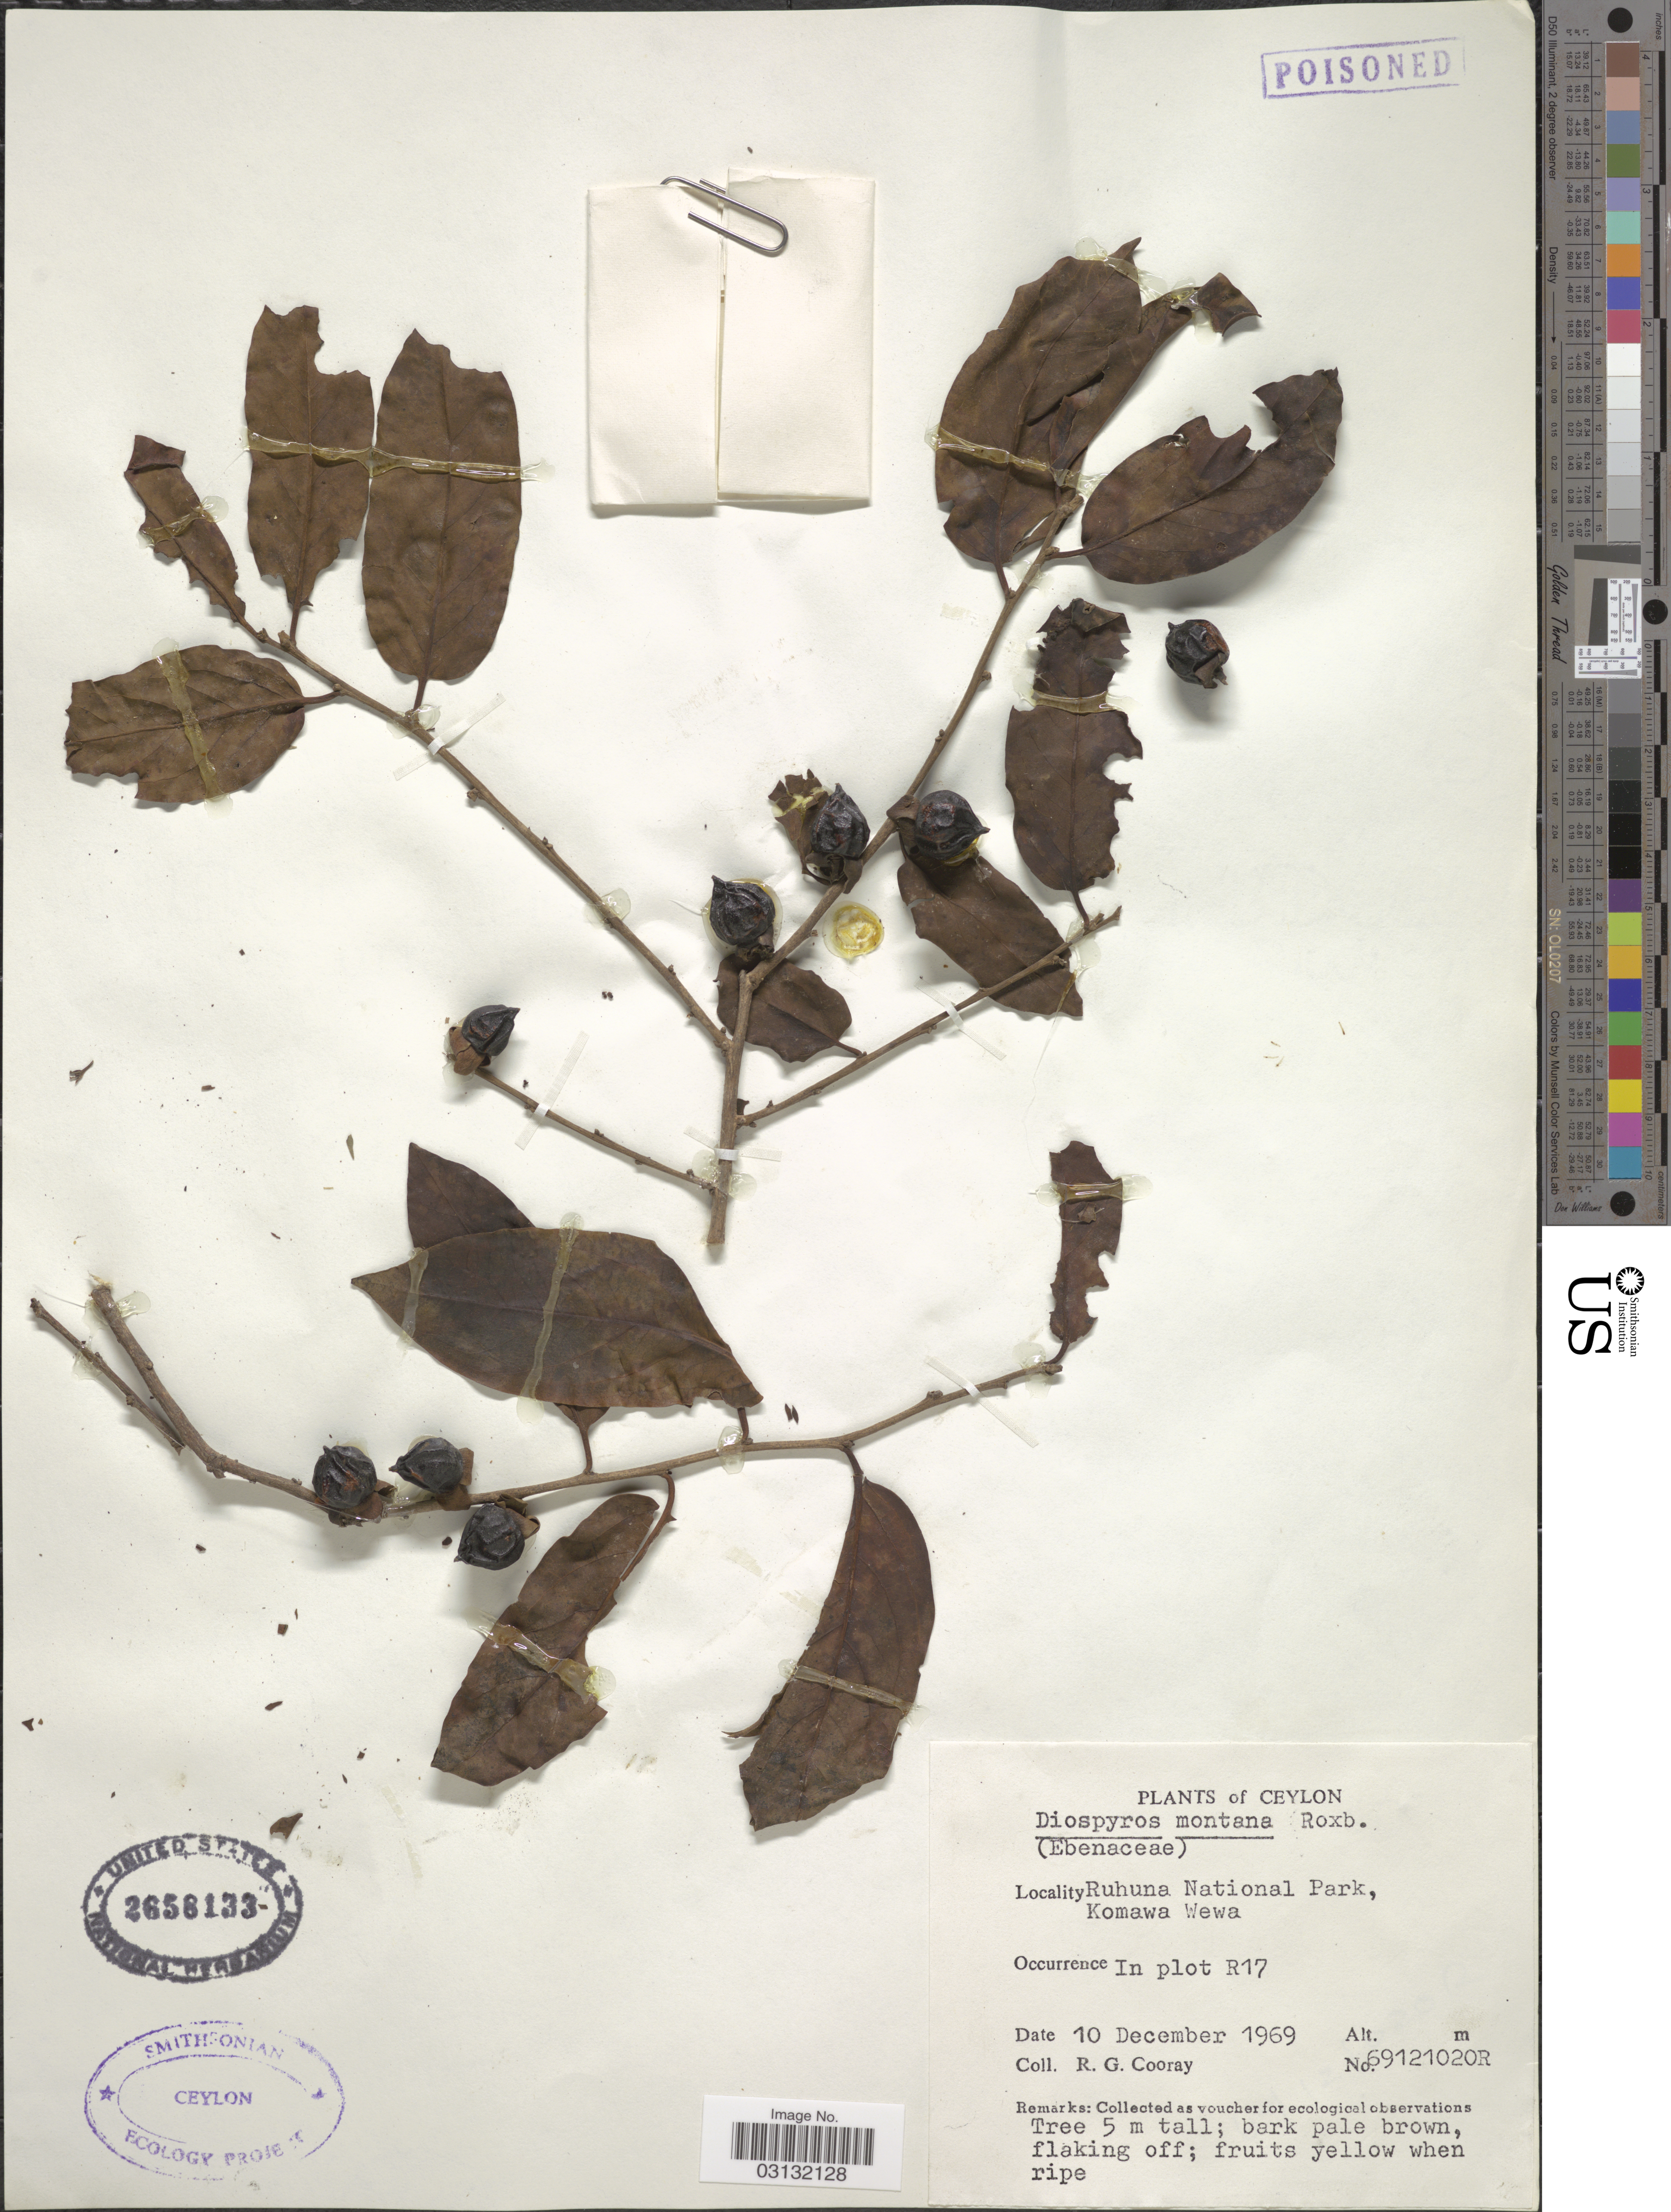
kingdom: Plantae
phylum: Tracheophyta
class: Magnoliopsida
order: Ericales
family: Ebenaceae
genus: Diospyros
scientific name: Diospyros montana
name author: Roxb.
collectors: R. Cooray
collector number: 69121020R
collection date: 1969-12-10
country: Sri Lanka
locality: Ceylon, Ruhuna National Park, Komawa Wewa, In plot R17.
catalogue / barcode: US 2658133